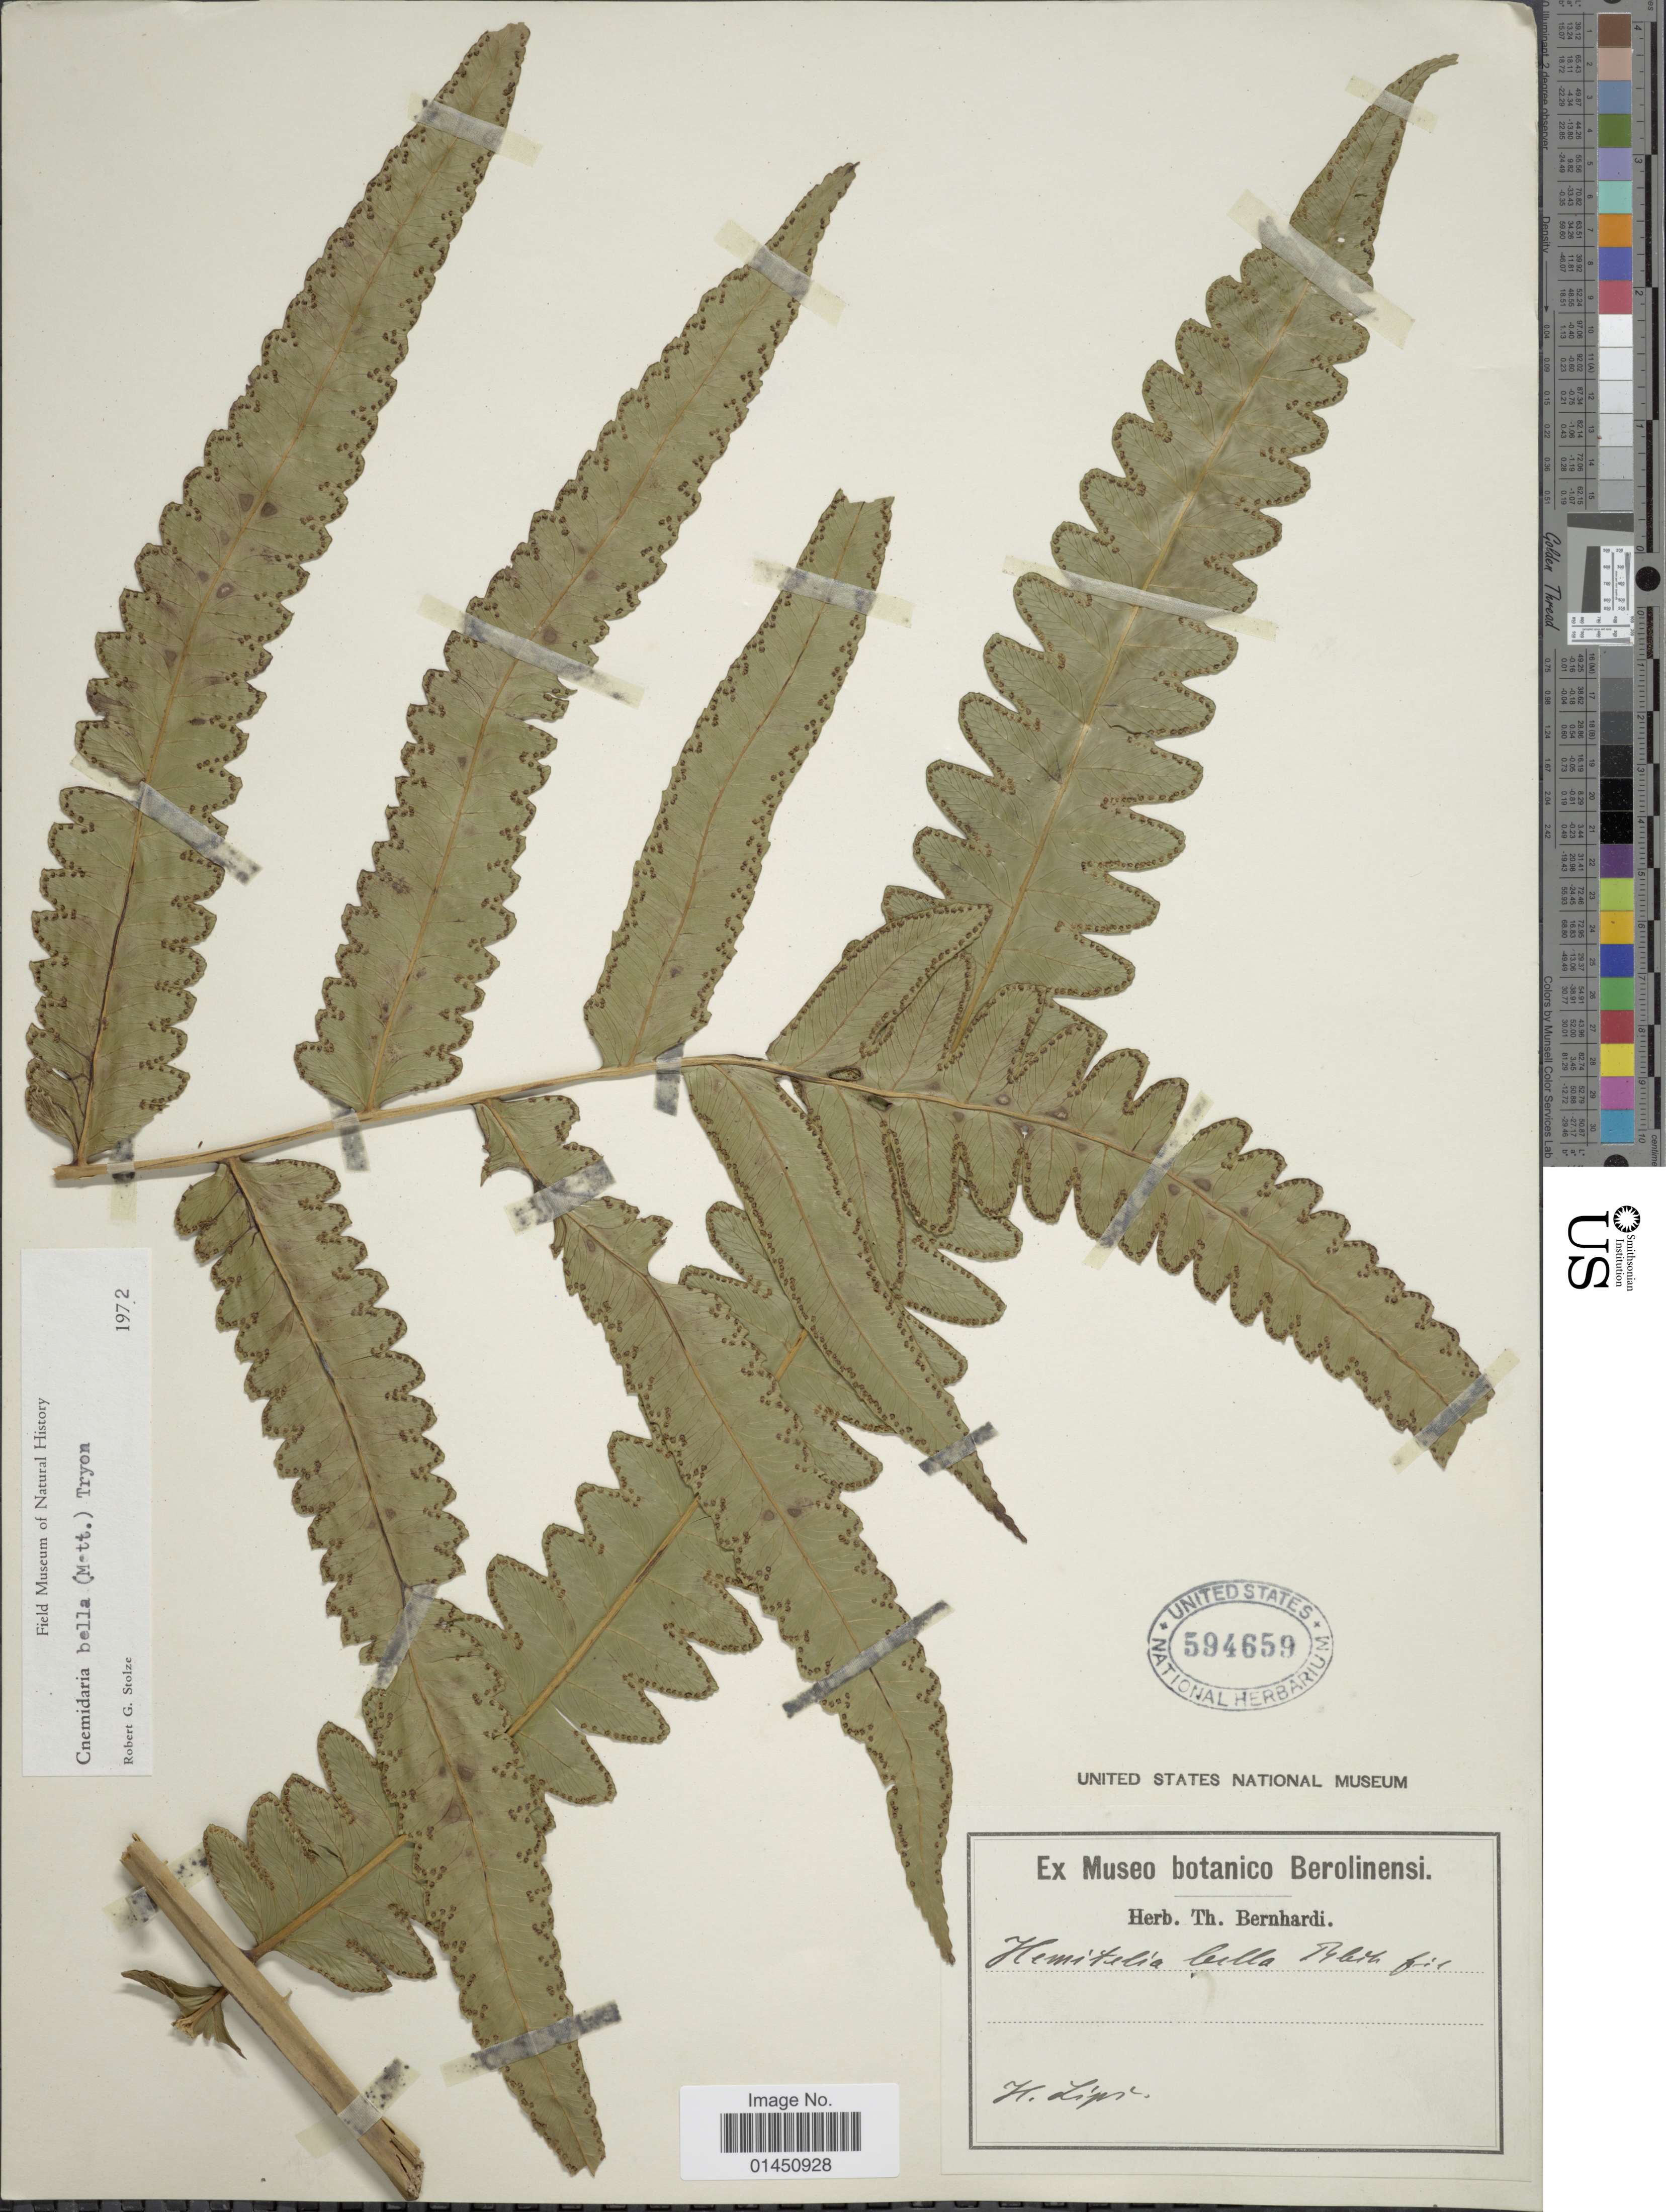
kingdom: Plantae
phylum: Tracheophyta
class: Polypodiopsida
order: Cyatheales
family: Cyatheaceae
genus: Cyathea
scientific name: Cyathea bella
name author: Domin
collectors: H. Lips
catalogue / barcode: US 594659